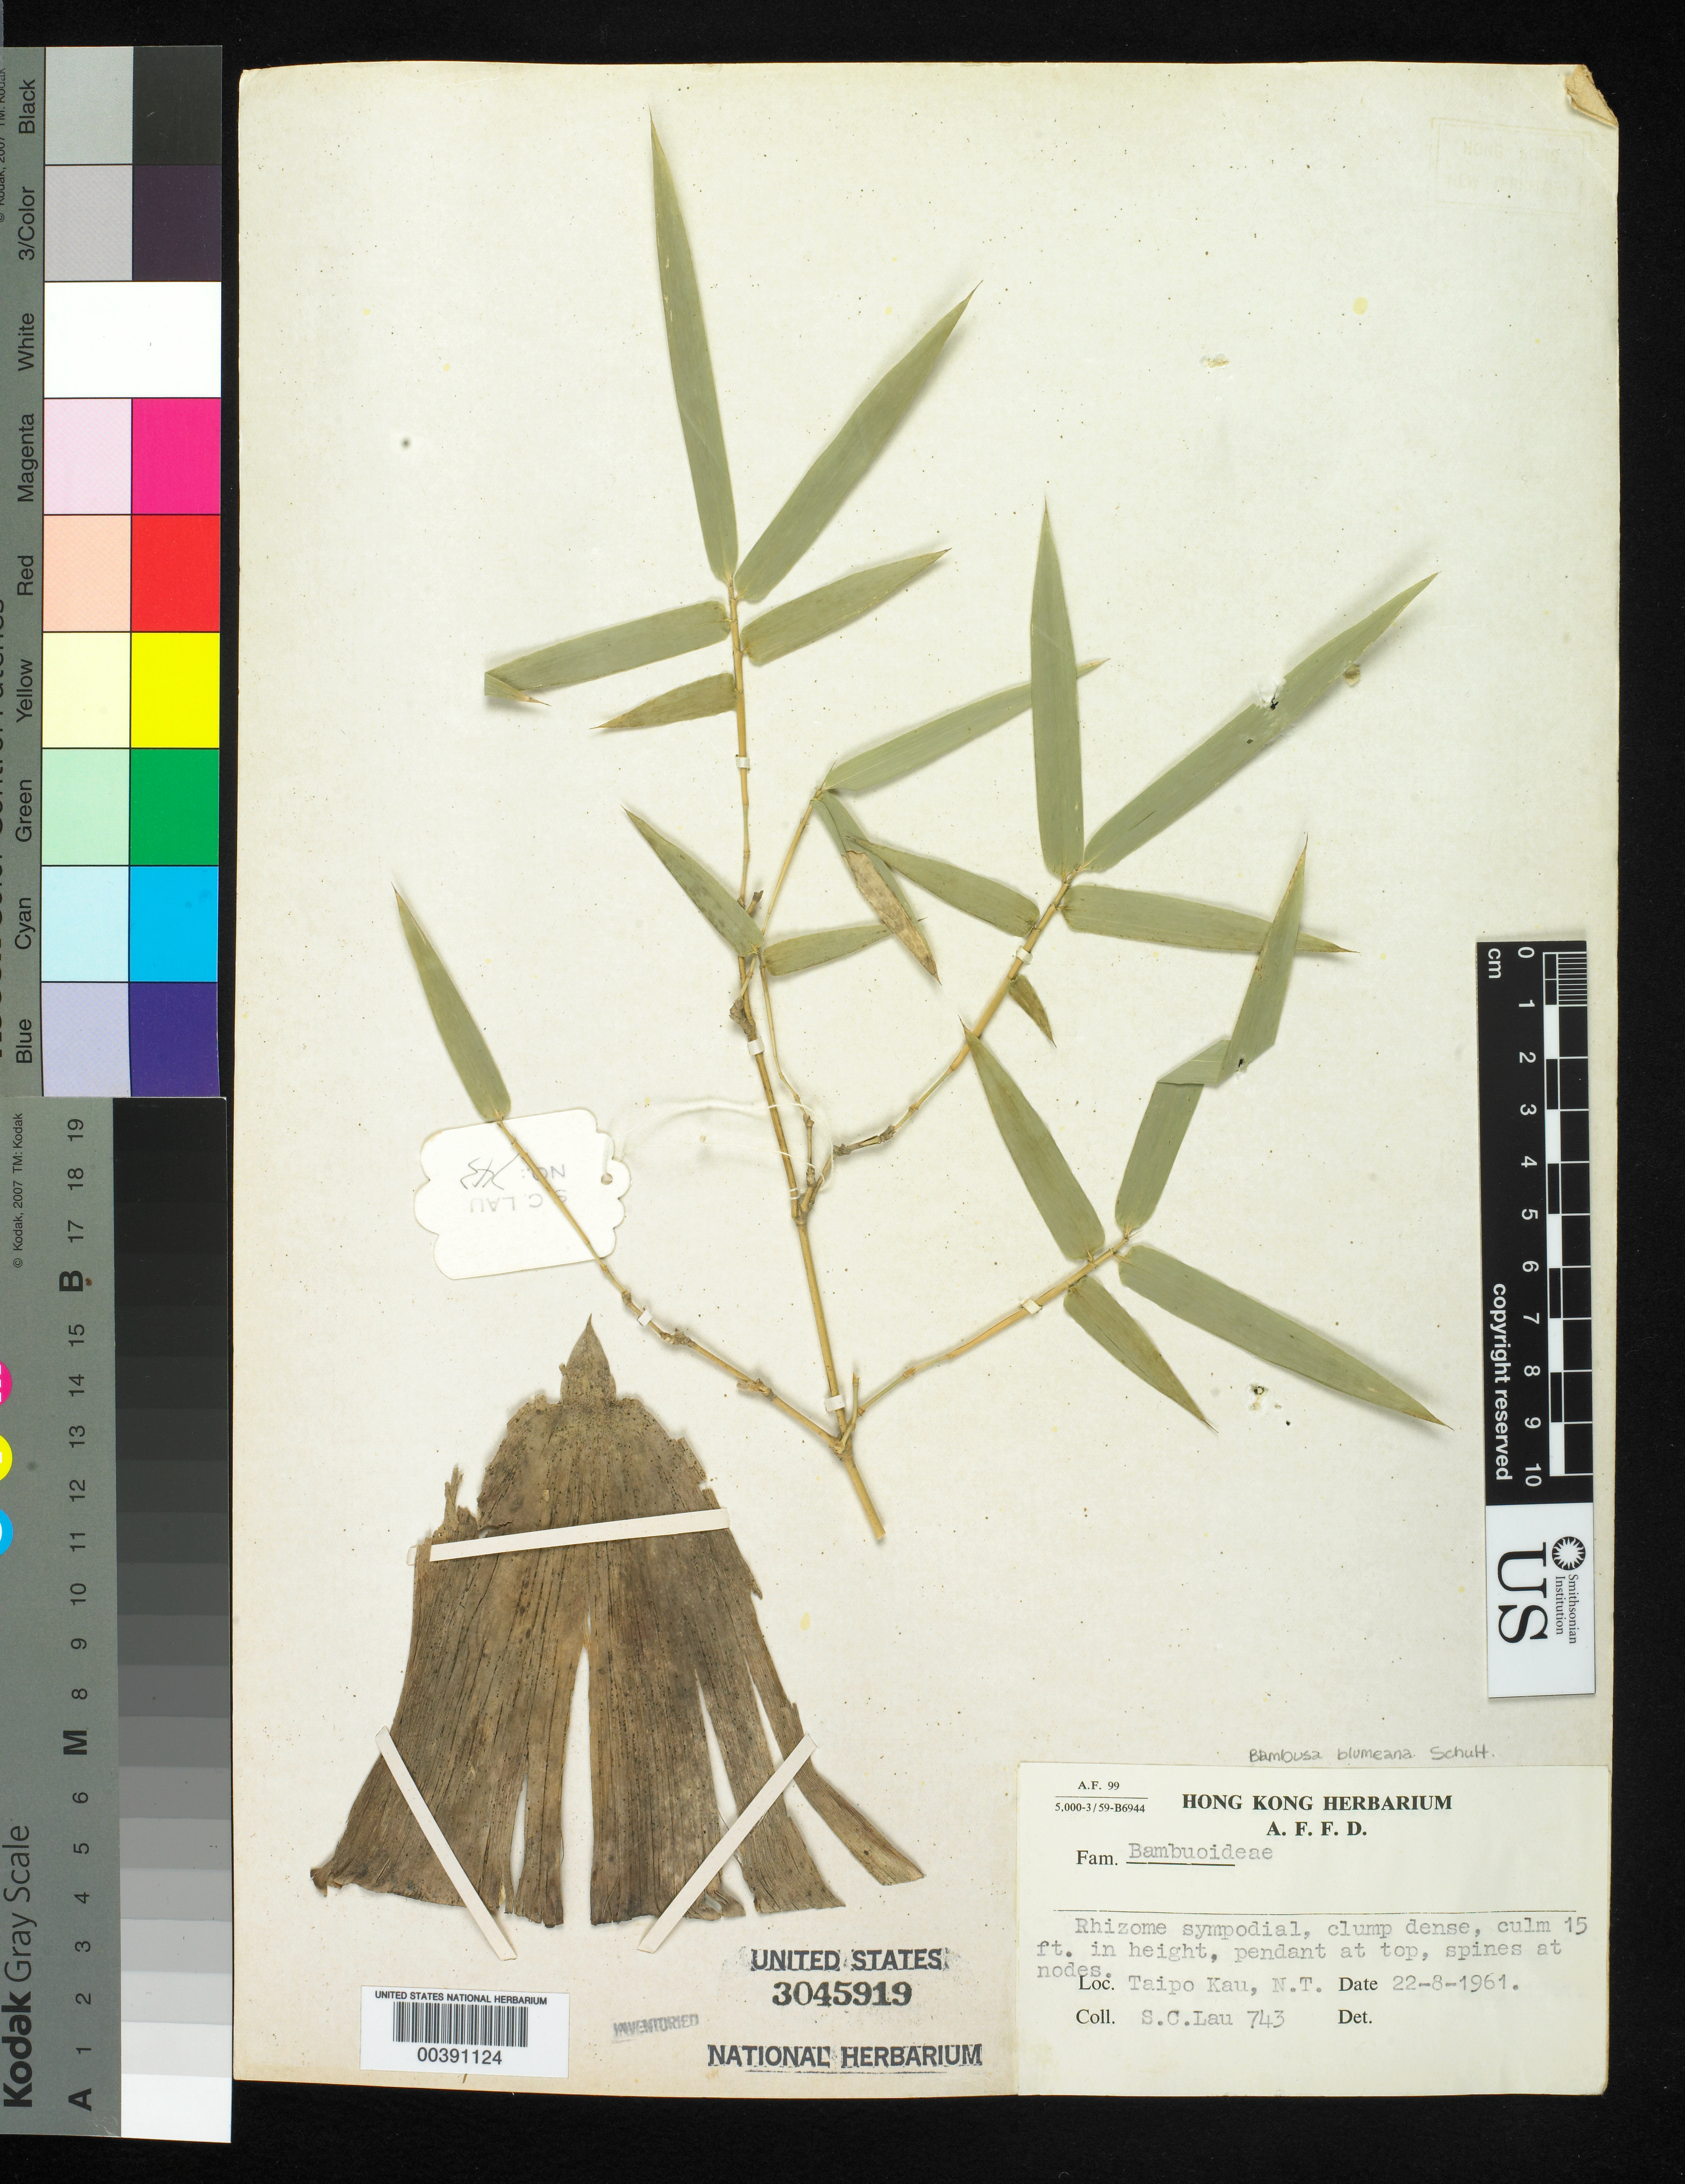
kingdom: Plantae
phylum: Tracheophyta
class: Liliopsida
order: Poales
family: Poaceae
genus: Bambusa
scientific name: Bambusa spinosa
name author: Roxb.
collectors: S. C. Lau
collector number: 743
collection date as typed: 22 Aug 1961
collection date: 1961-08-22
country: China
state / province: Hong Kong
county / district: New Territories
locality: Taipo kau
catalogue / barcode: US 3045919